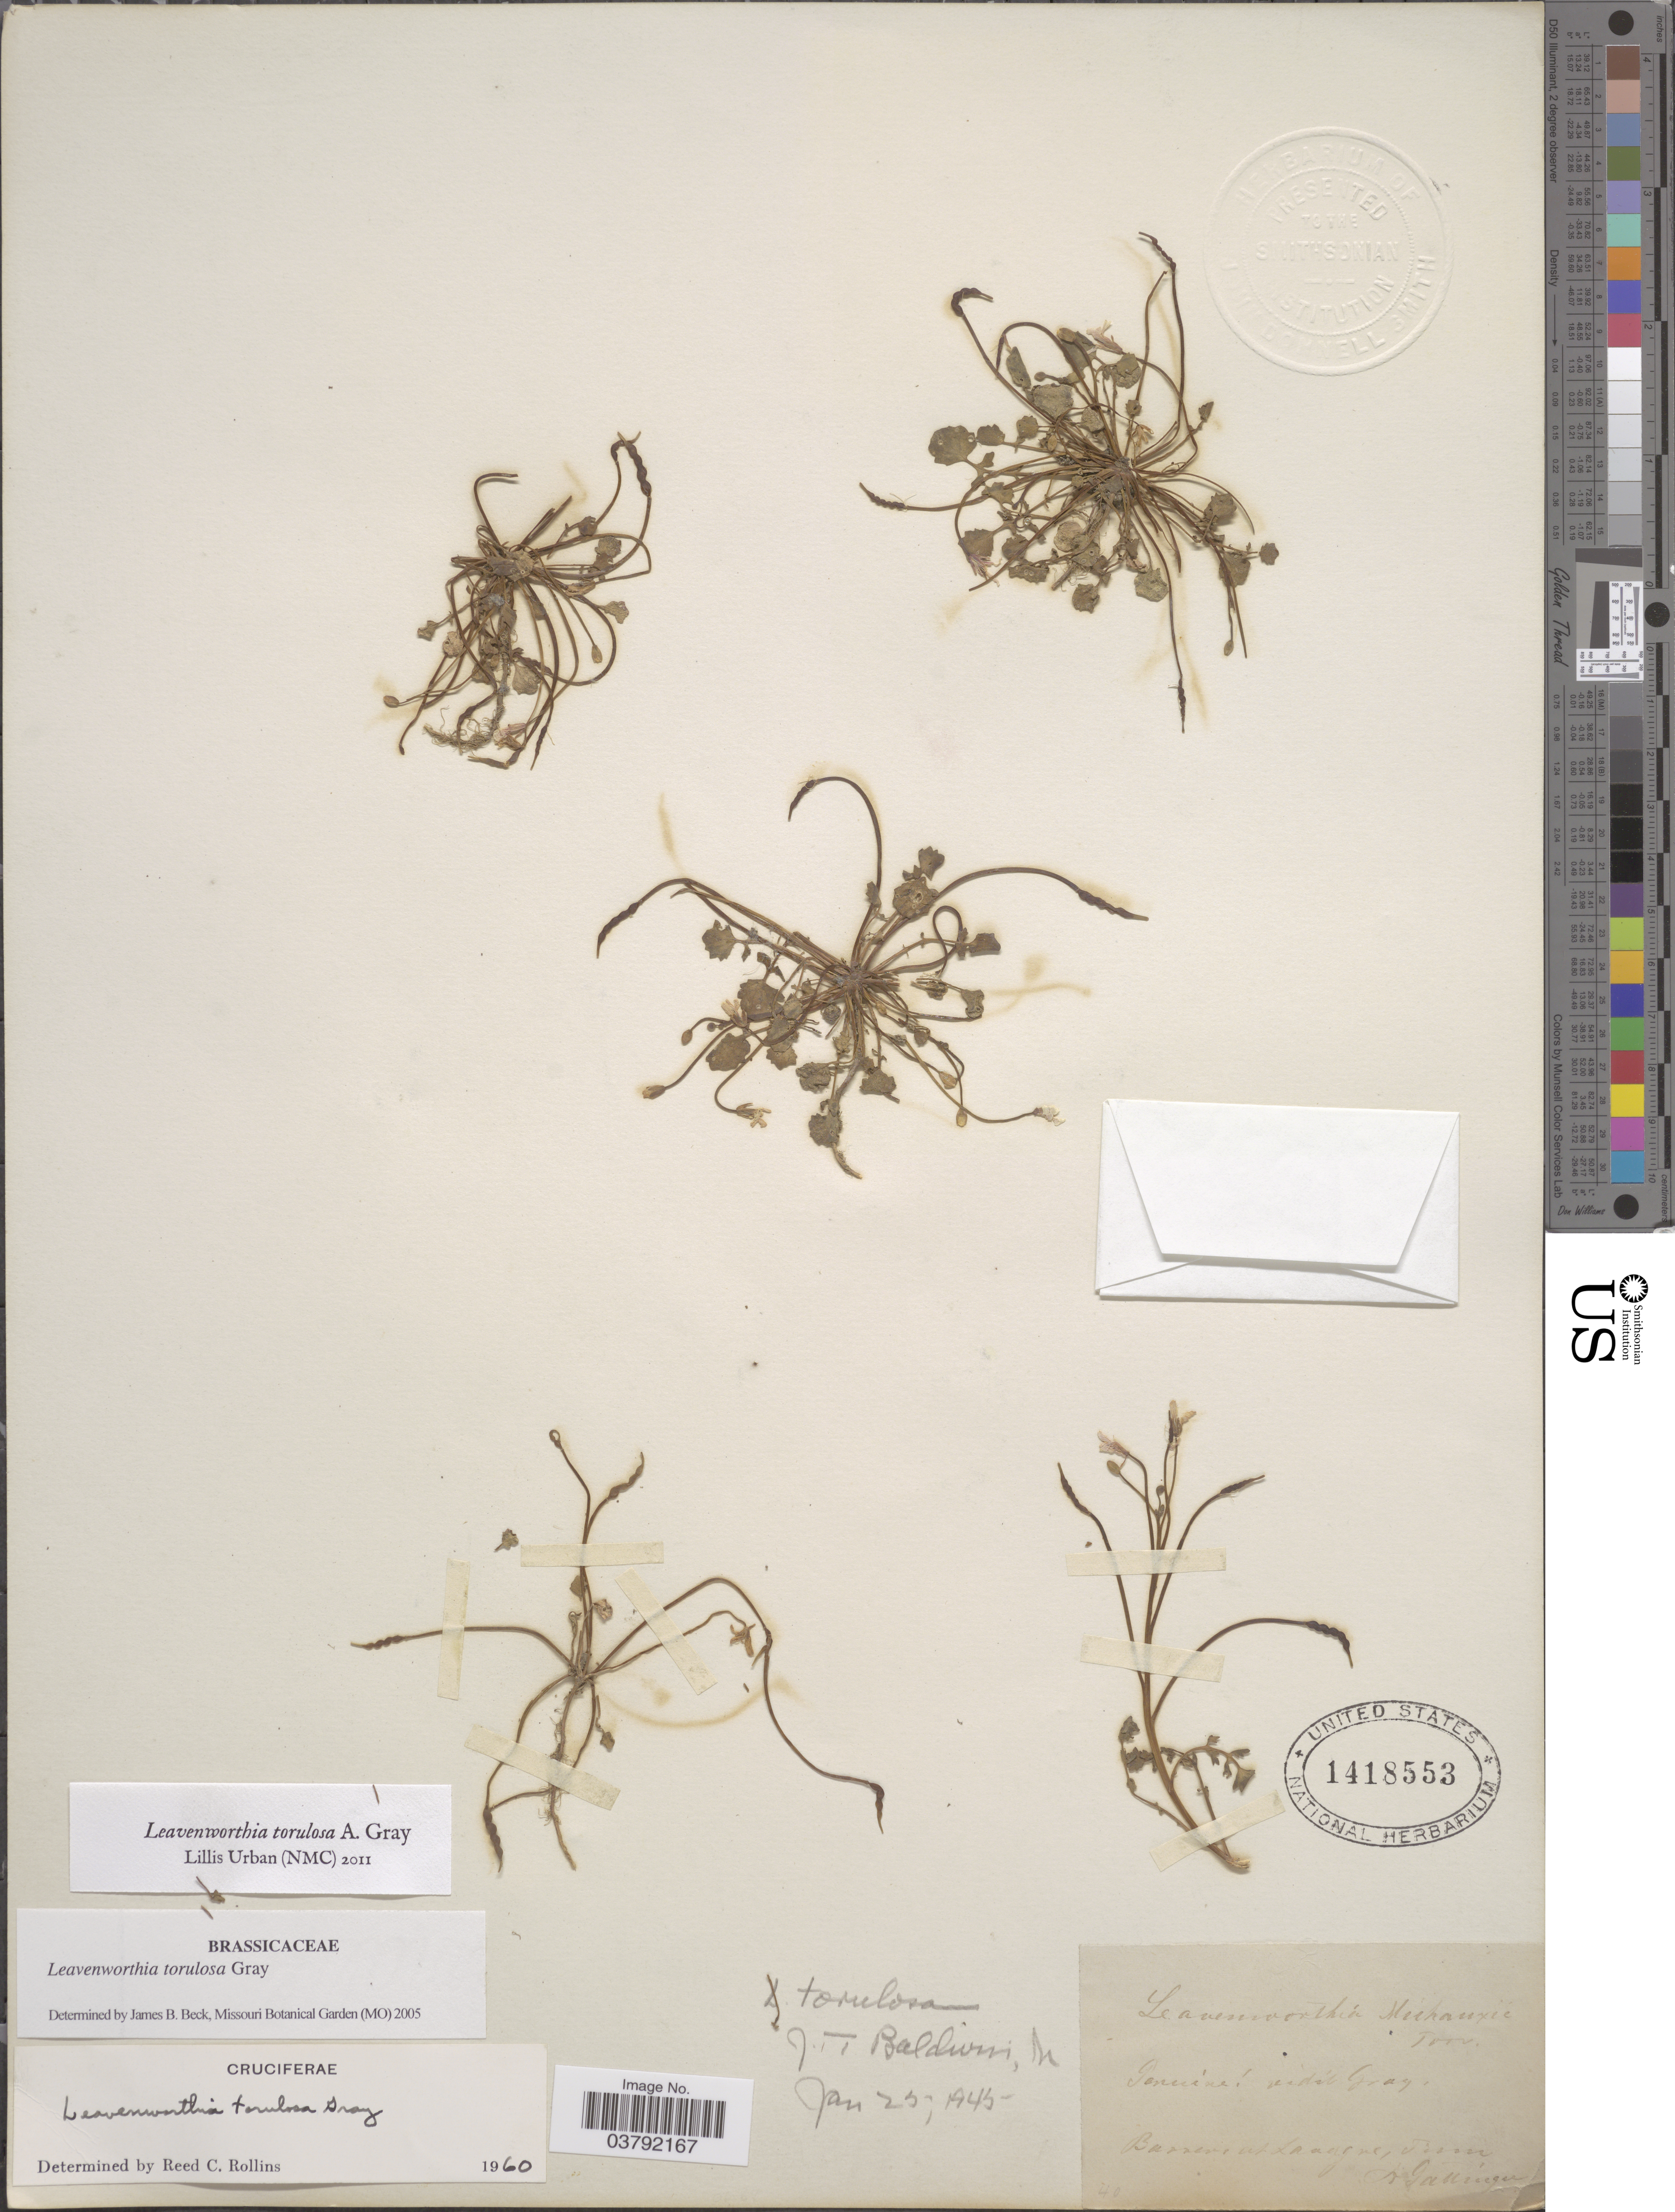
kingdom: Plantae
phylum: Tracheophyta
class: Magnoliopsida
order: Brassicales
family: Brassicaceae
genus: Leavenworthia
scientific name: Leavenworthia torulosa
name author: A. Gray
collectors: A. Gattinger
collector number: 40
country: United States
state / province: Tennessee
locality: Barrens at Lavergne.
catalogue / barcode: US 1418553